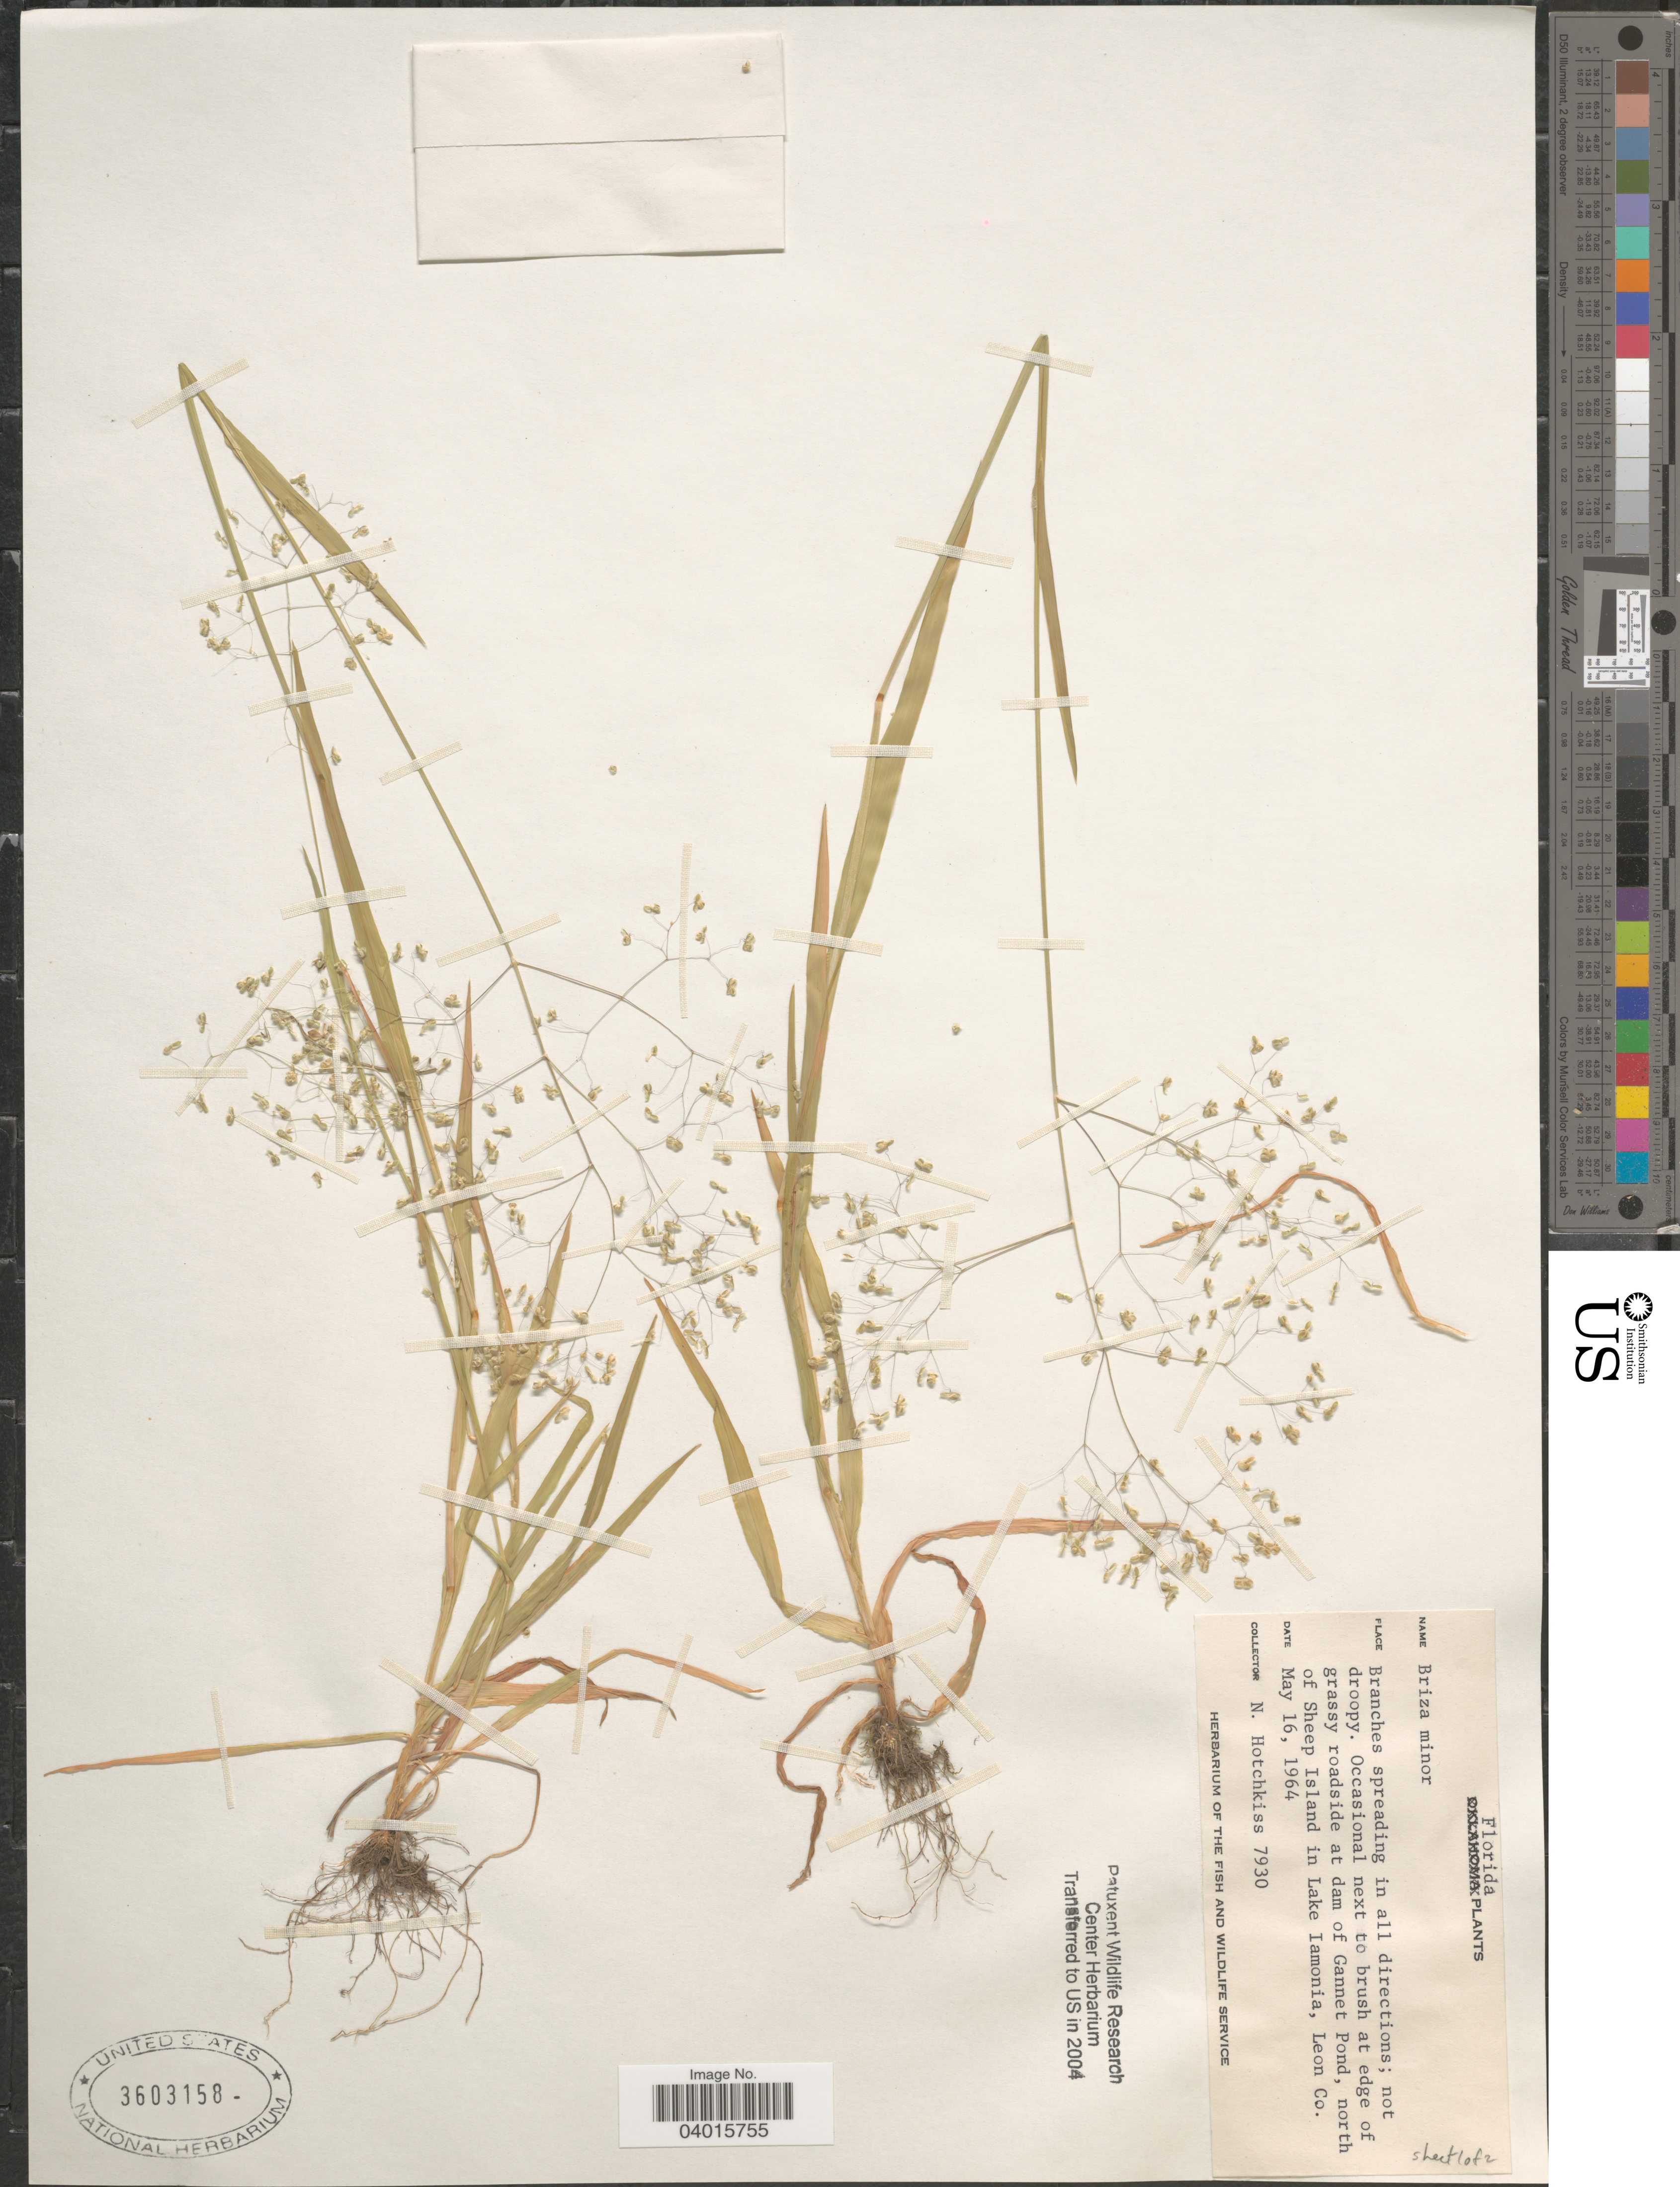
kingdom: Plantae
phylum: Tracheophyta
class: Liliopsida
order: Poales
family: Poaceae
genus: Briza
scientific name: Briza minor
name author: L.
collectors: N. Hotchkiss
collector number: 7930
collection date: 1964-05-16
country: United States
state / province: Florida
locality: Branches spreading in all directions. Next to brush at edge of grassy roadside at dam of Gannet Pond, north of Sheep Island in Lake Iamonia, Leon Co.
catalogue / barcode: US 3603158